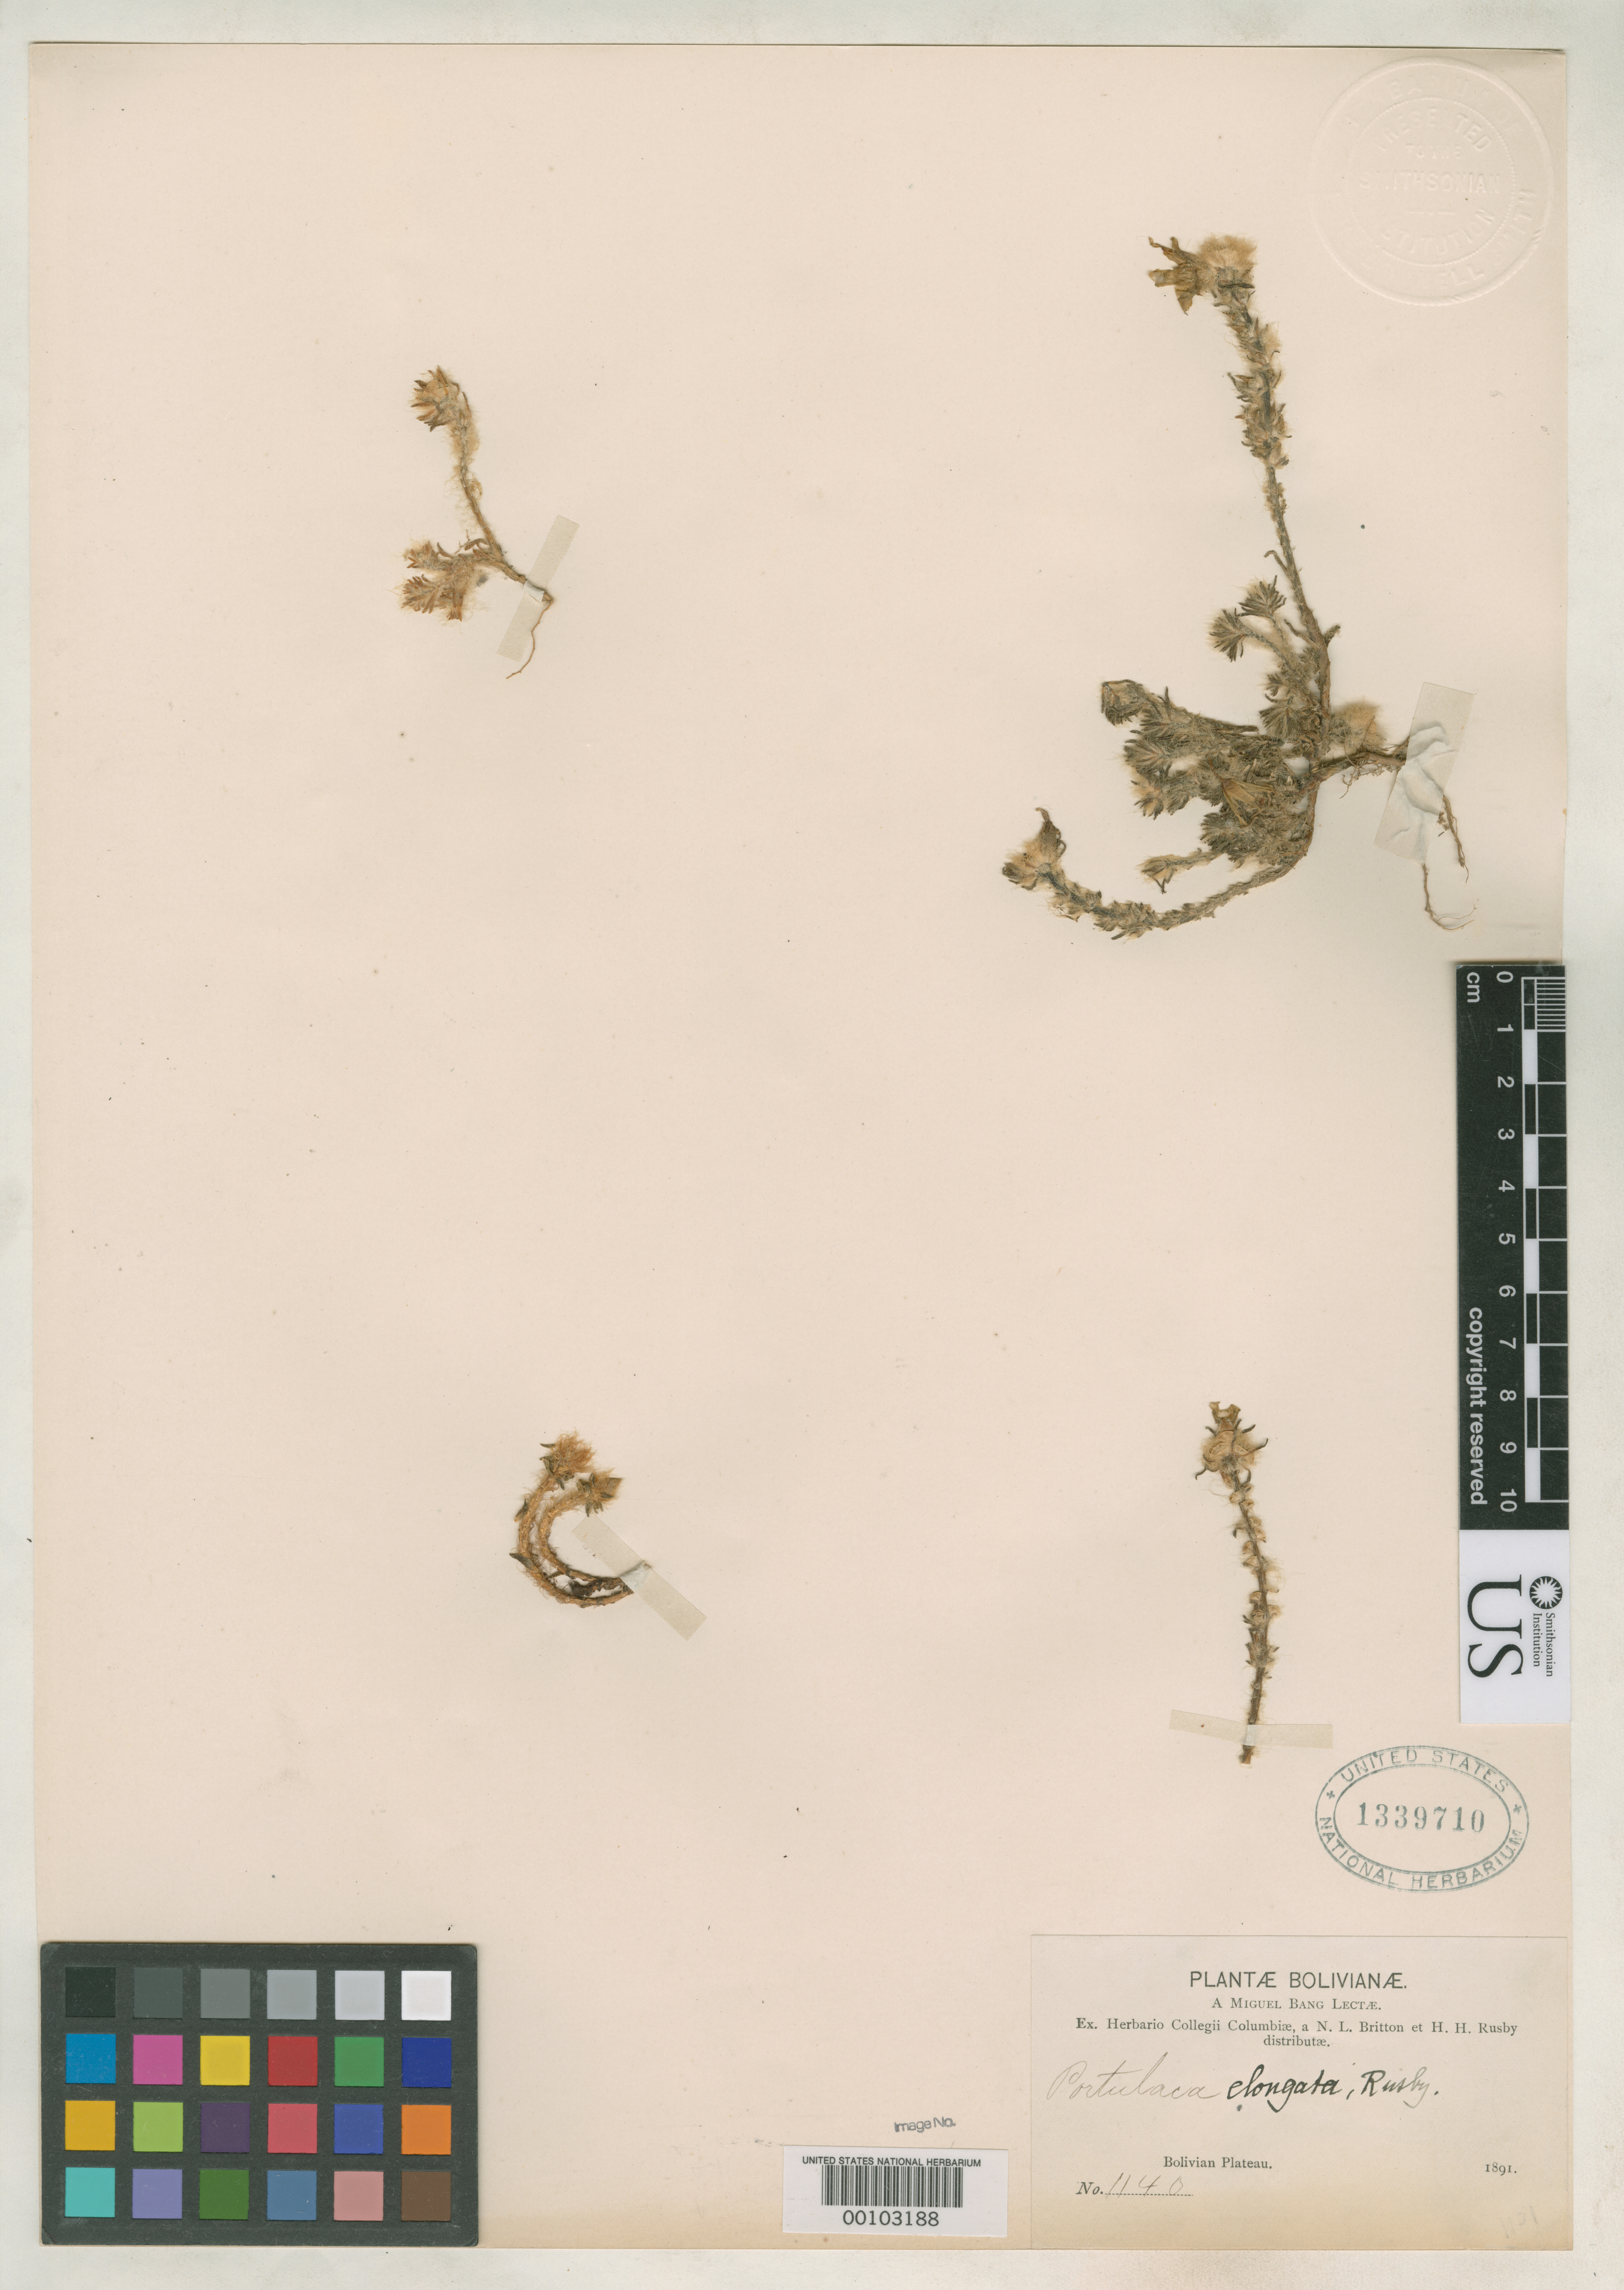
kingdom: Plantae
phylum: Tracheophyta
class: Magnoliopsida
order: Caryophyllales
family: Portulacaceae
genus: Portulaca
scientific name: Portulaca elongata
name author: Rusby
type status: Isotype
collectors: M. Bang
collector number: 1140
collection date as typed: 1891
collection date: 1891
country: Bolivia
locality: Turedon.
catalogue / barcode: US 1339710